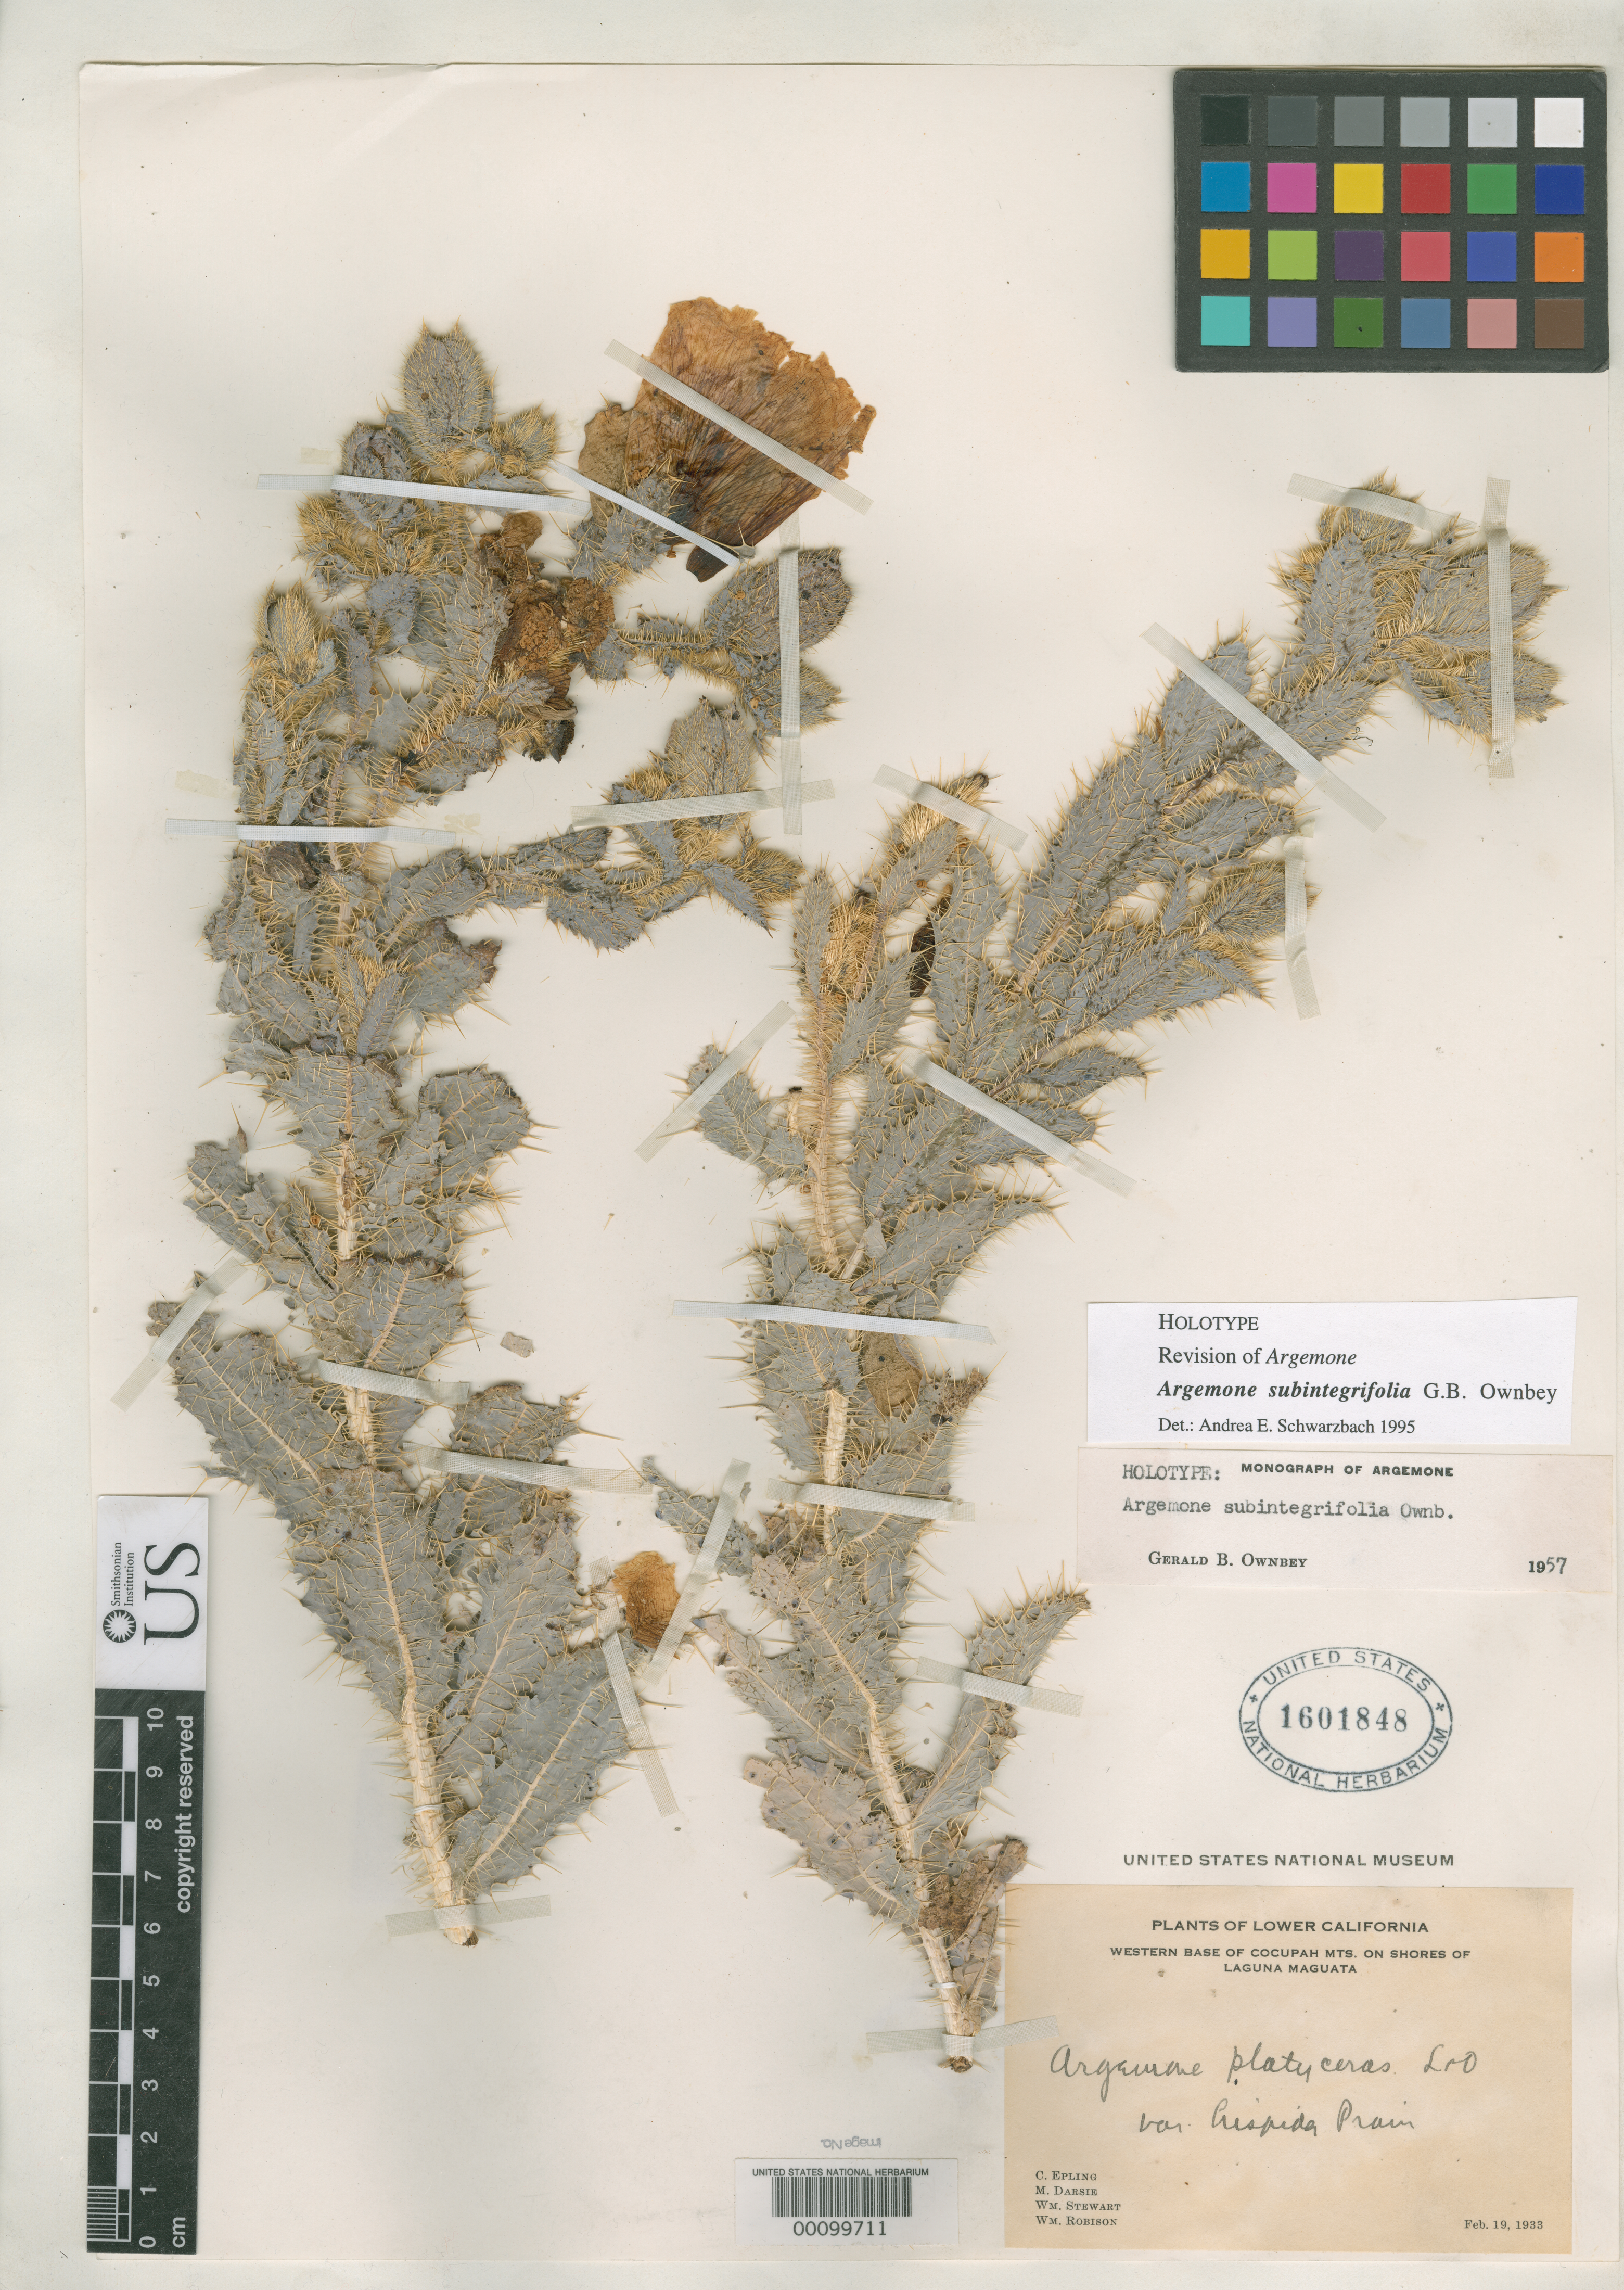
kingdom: Plantae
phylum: Tracheophyta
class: Magnoliopsida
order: Ranunculales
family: Papaveraceae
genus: Argemone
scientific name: Argemone subintegrifolia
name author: G.B. Ownbey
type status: Holotype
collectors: C. C. Epling, M. Darsie, W. Steward & W. Robison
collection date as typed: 19 Feb 1933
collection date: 1933-02-19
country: Mexico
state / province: Baja California Norte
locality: W base of Cocupah Mountains, shores of Laguna Maguata.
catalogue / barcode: US 1601848